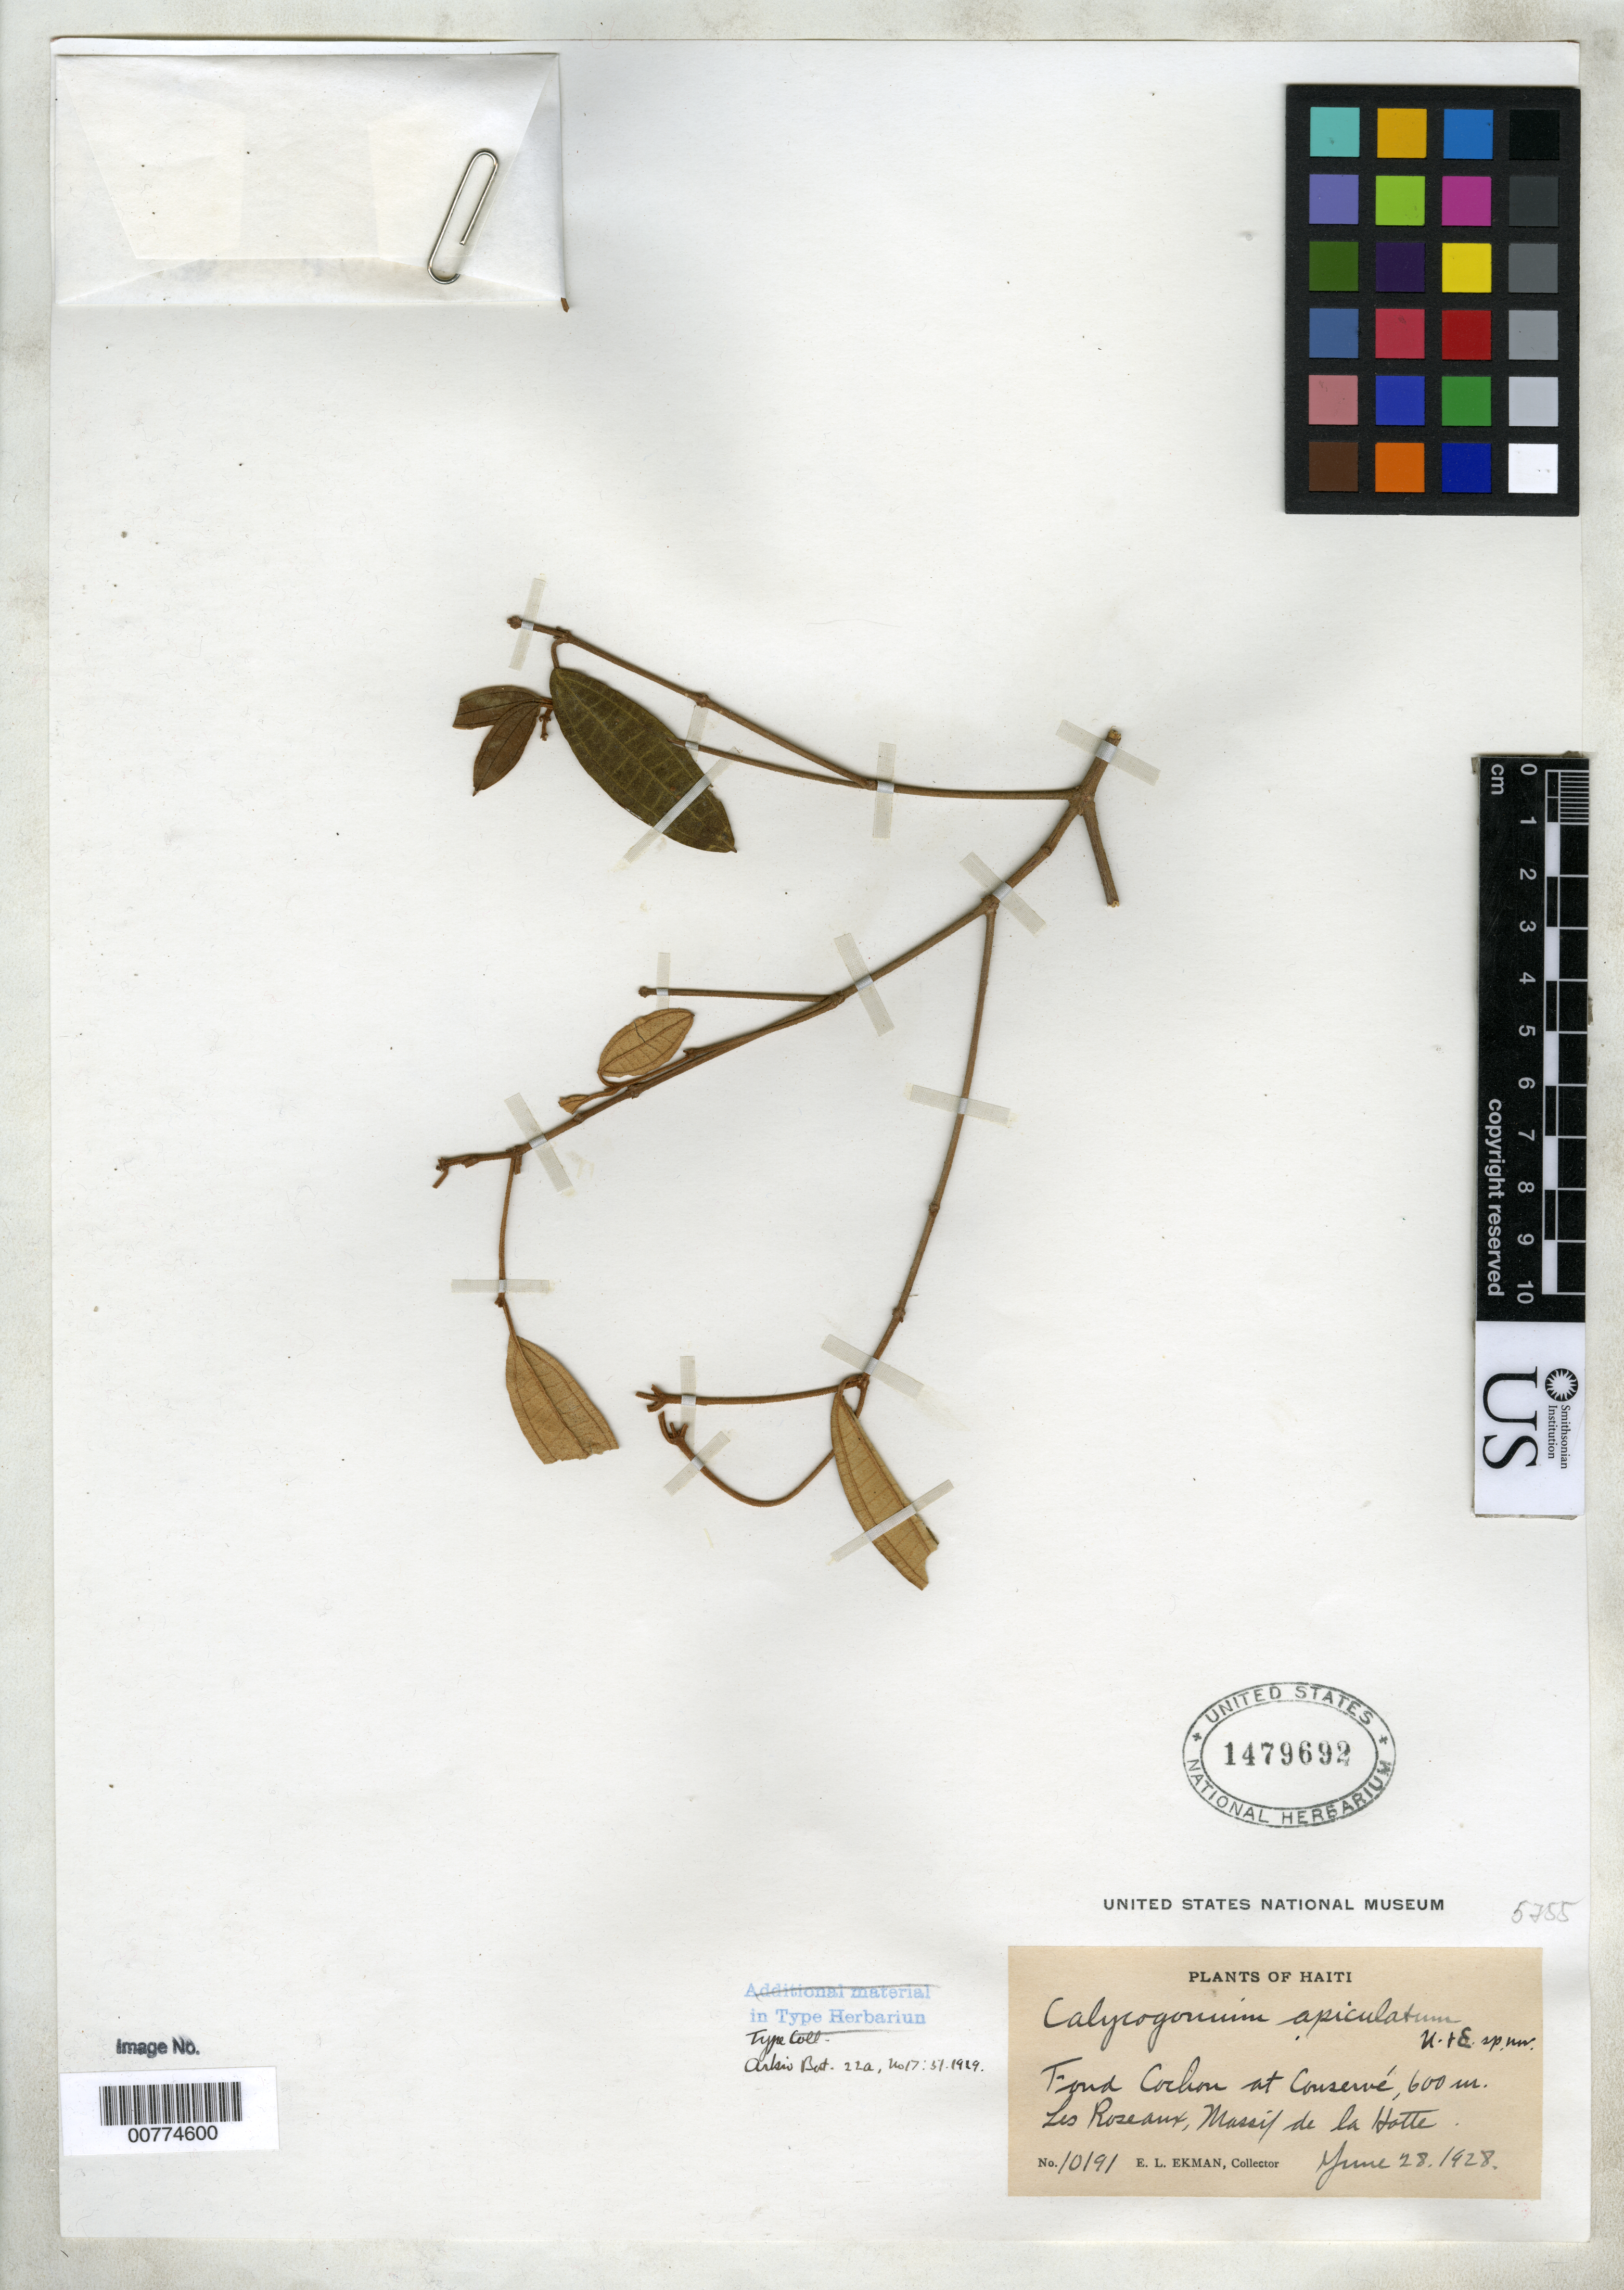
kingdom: Plantae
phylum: Tracheophyta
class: Magnoliopsida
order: Myrtales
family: Melastomataceae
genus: Calycogonium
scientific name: Calycogonium apiculatum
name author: Urb. & Ekman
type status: Isotype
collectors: E. L. Ekman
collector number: H 10191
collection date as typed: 28 Jun 1928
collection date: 1928-06-28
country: Haiti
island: Hispaniola Island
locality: Massif de la Hotte, Fond Cochon, Les Roseaux.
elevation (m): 600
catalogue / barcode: US 1479692